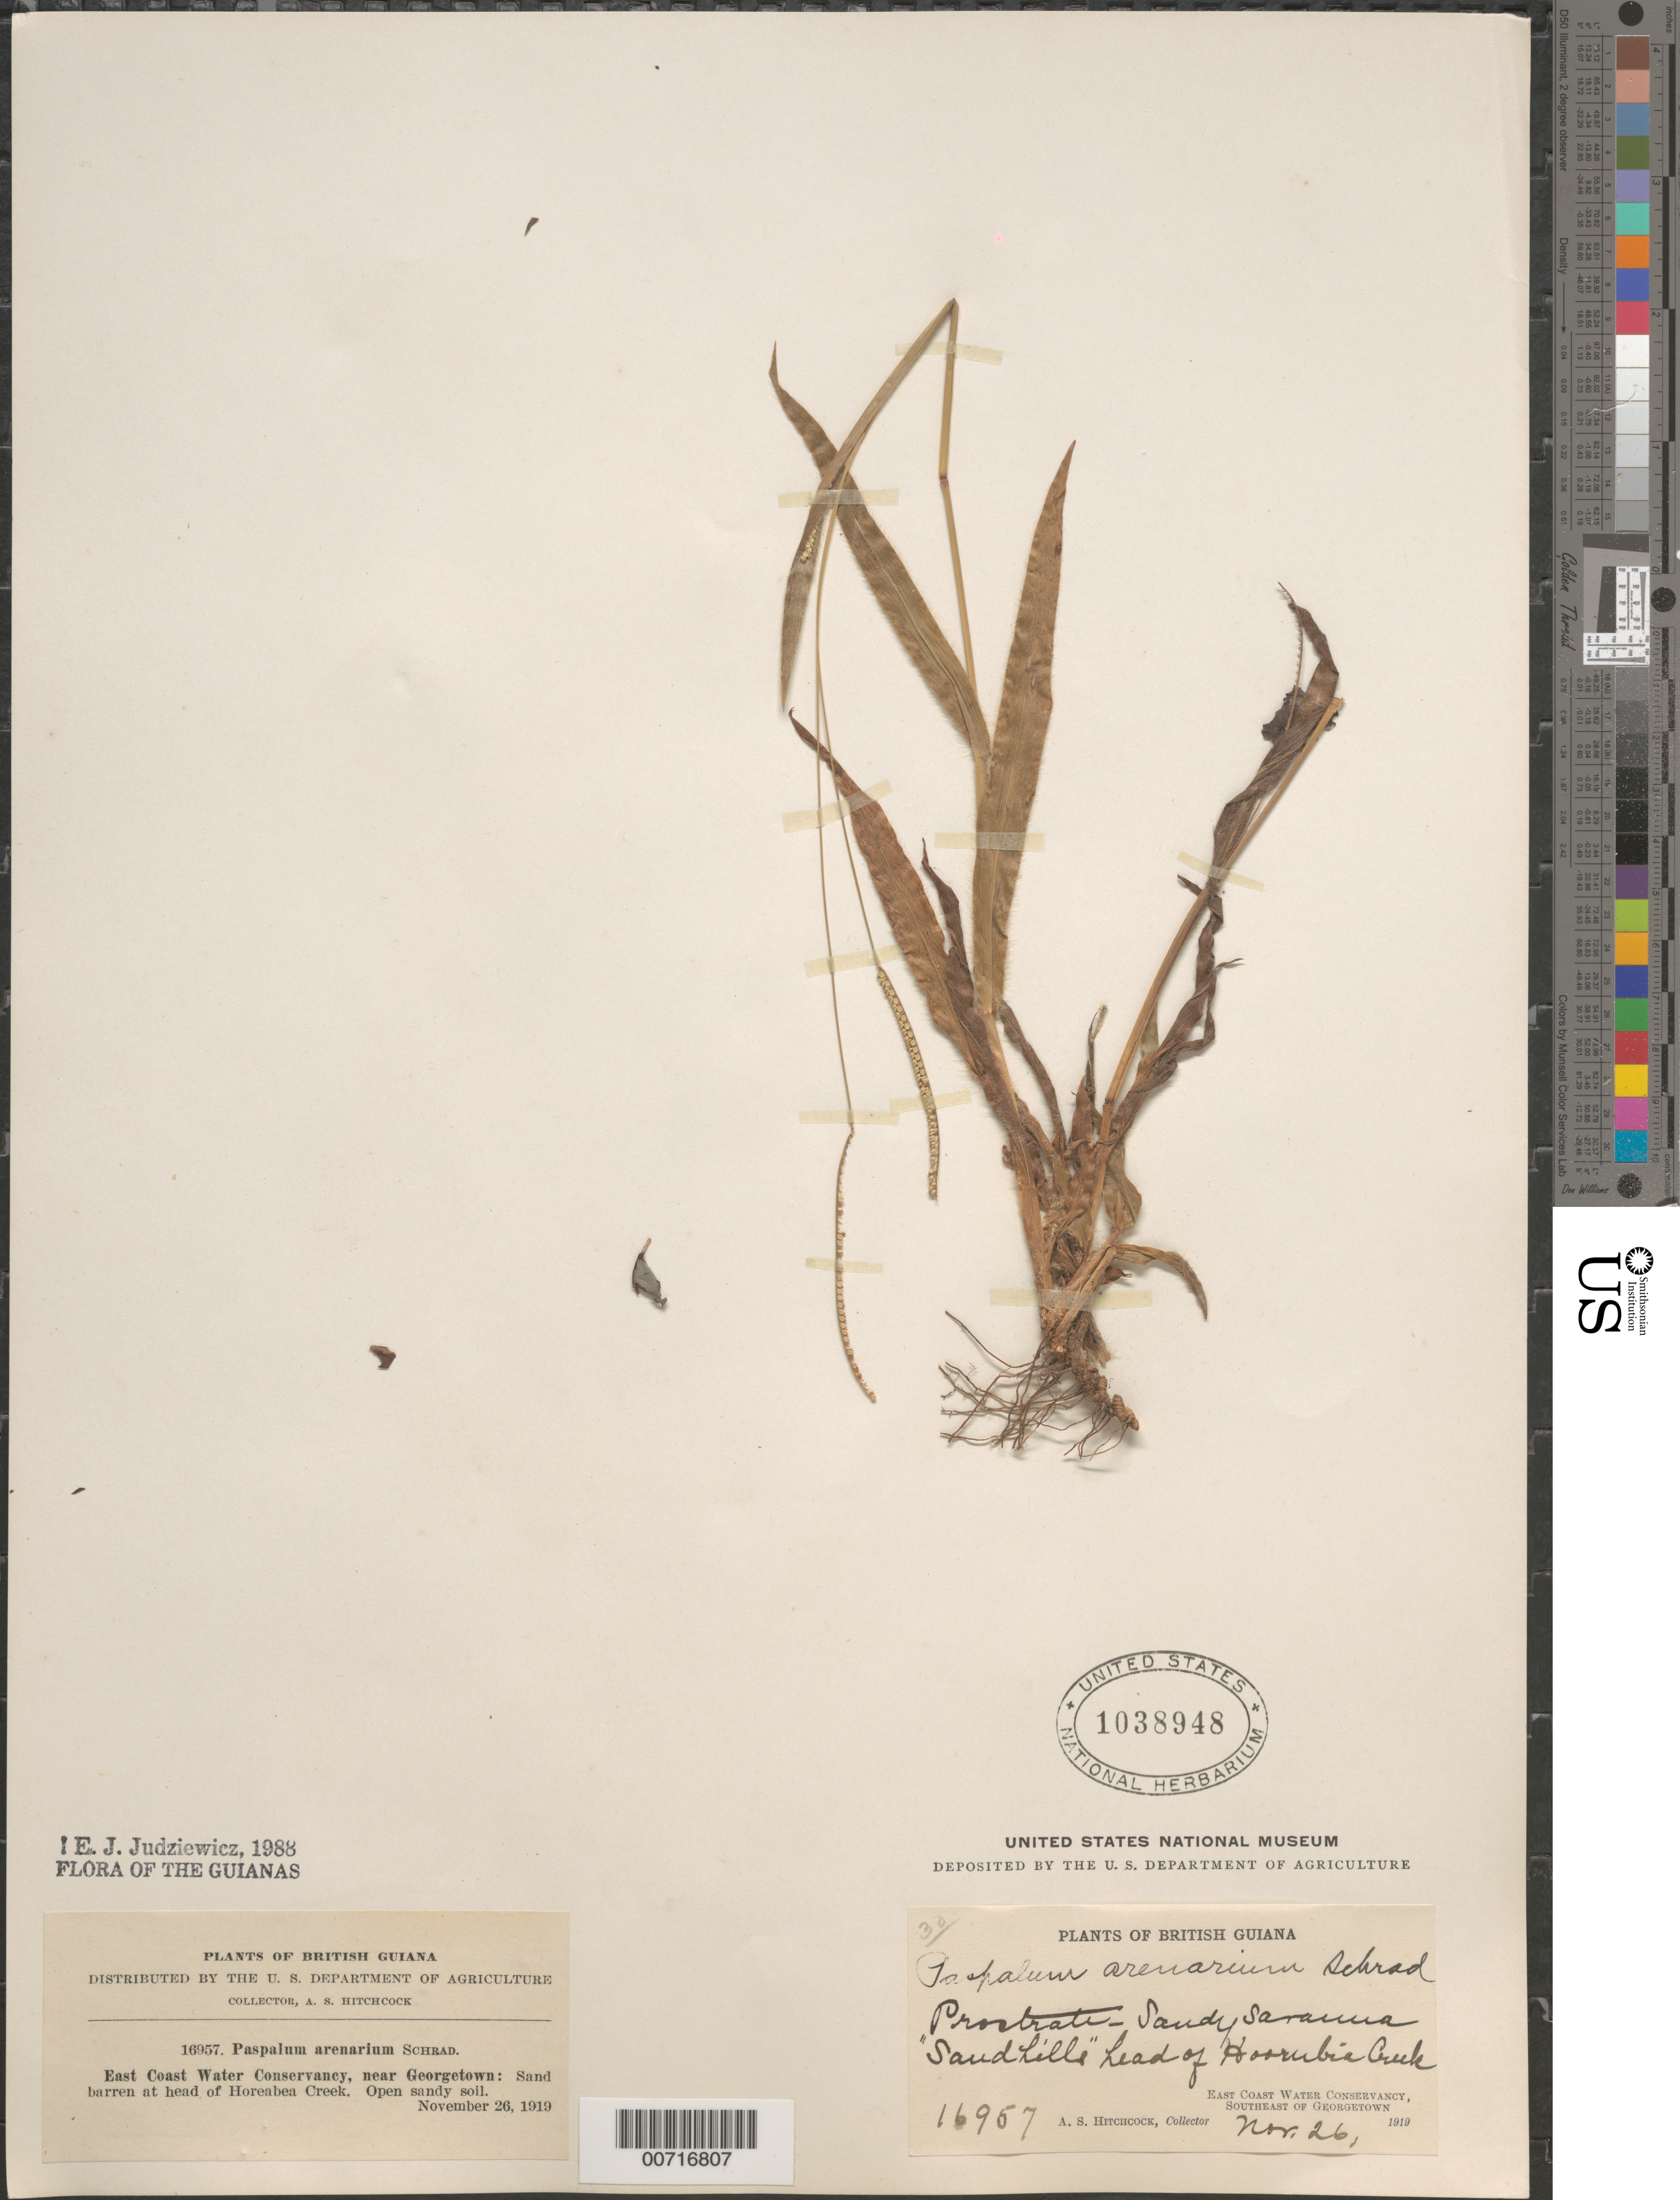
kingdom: Plantae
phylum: Tracheophyta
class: Liliopsida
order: Poales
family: Poaceae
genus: Paspalum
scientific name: Paspalum arenarium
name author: Schrad.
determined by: Judziewicz, E. J.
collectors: A. S. Hitchcock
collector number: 16957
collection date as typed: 26-Nov-19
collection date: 1919-11-26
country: Guyana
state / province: Demerara-Mahaica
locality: Hoorubea Creek, head of, SE of Georgetown, East Coast Water Conservancy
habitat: Sandy savanna, "sandhills", open soil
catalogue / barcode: US 1038948